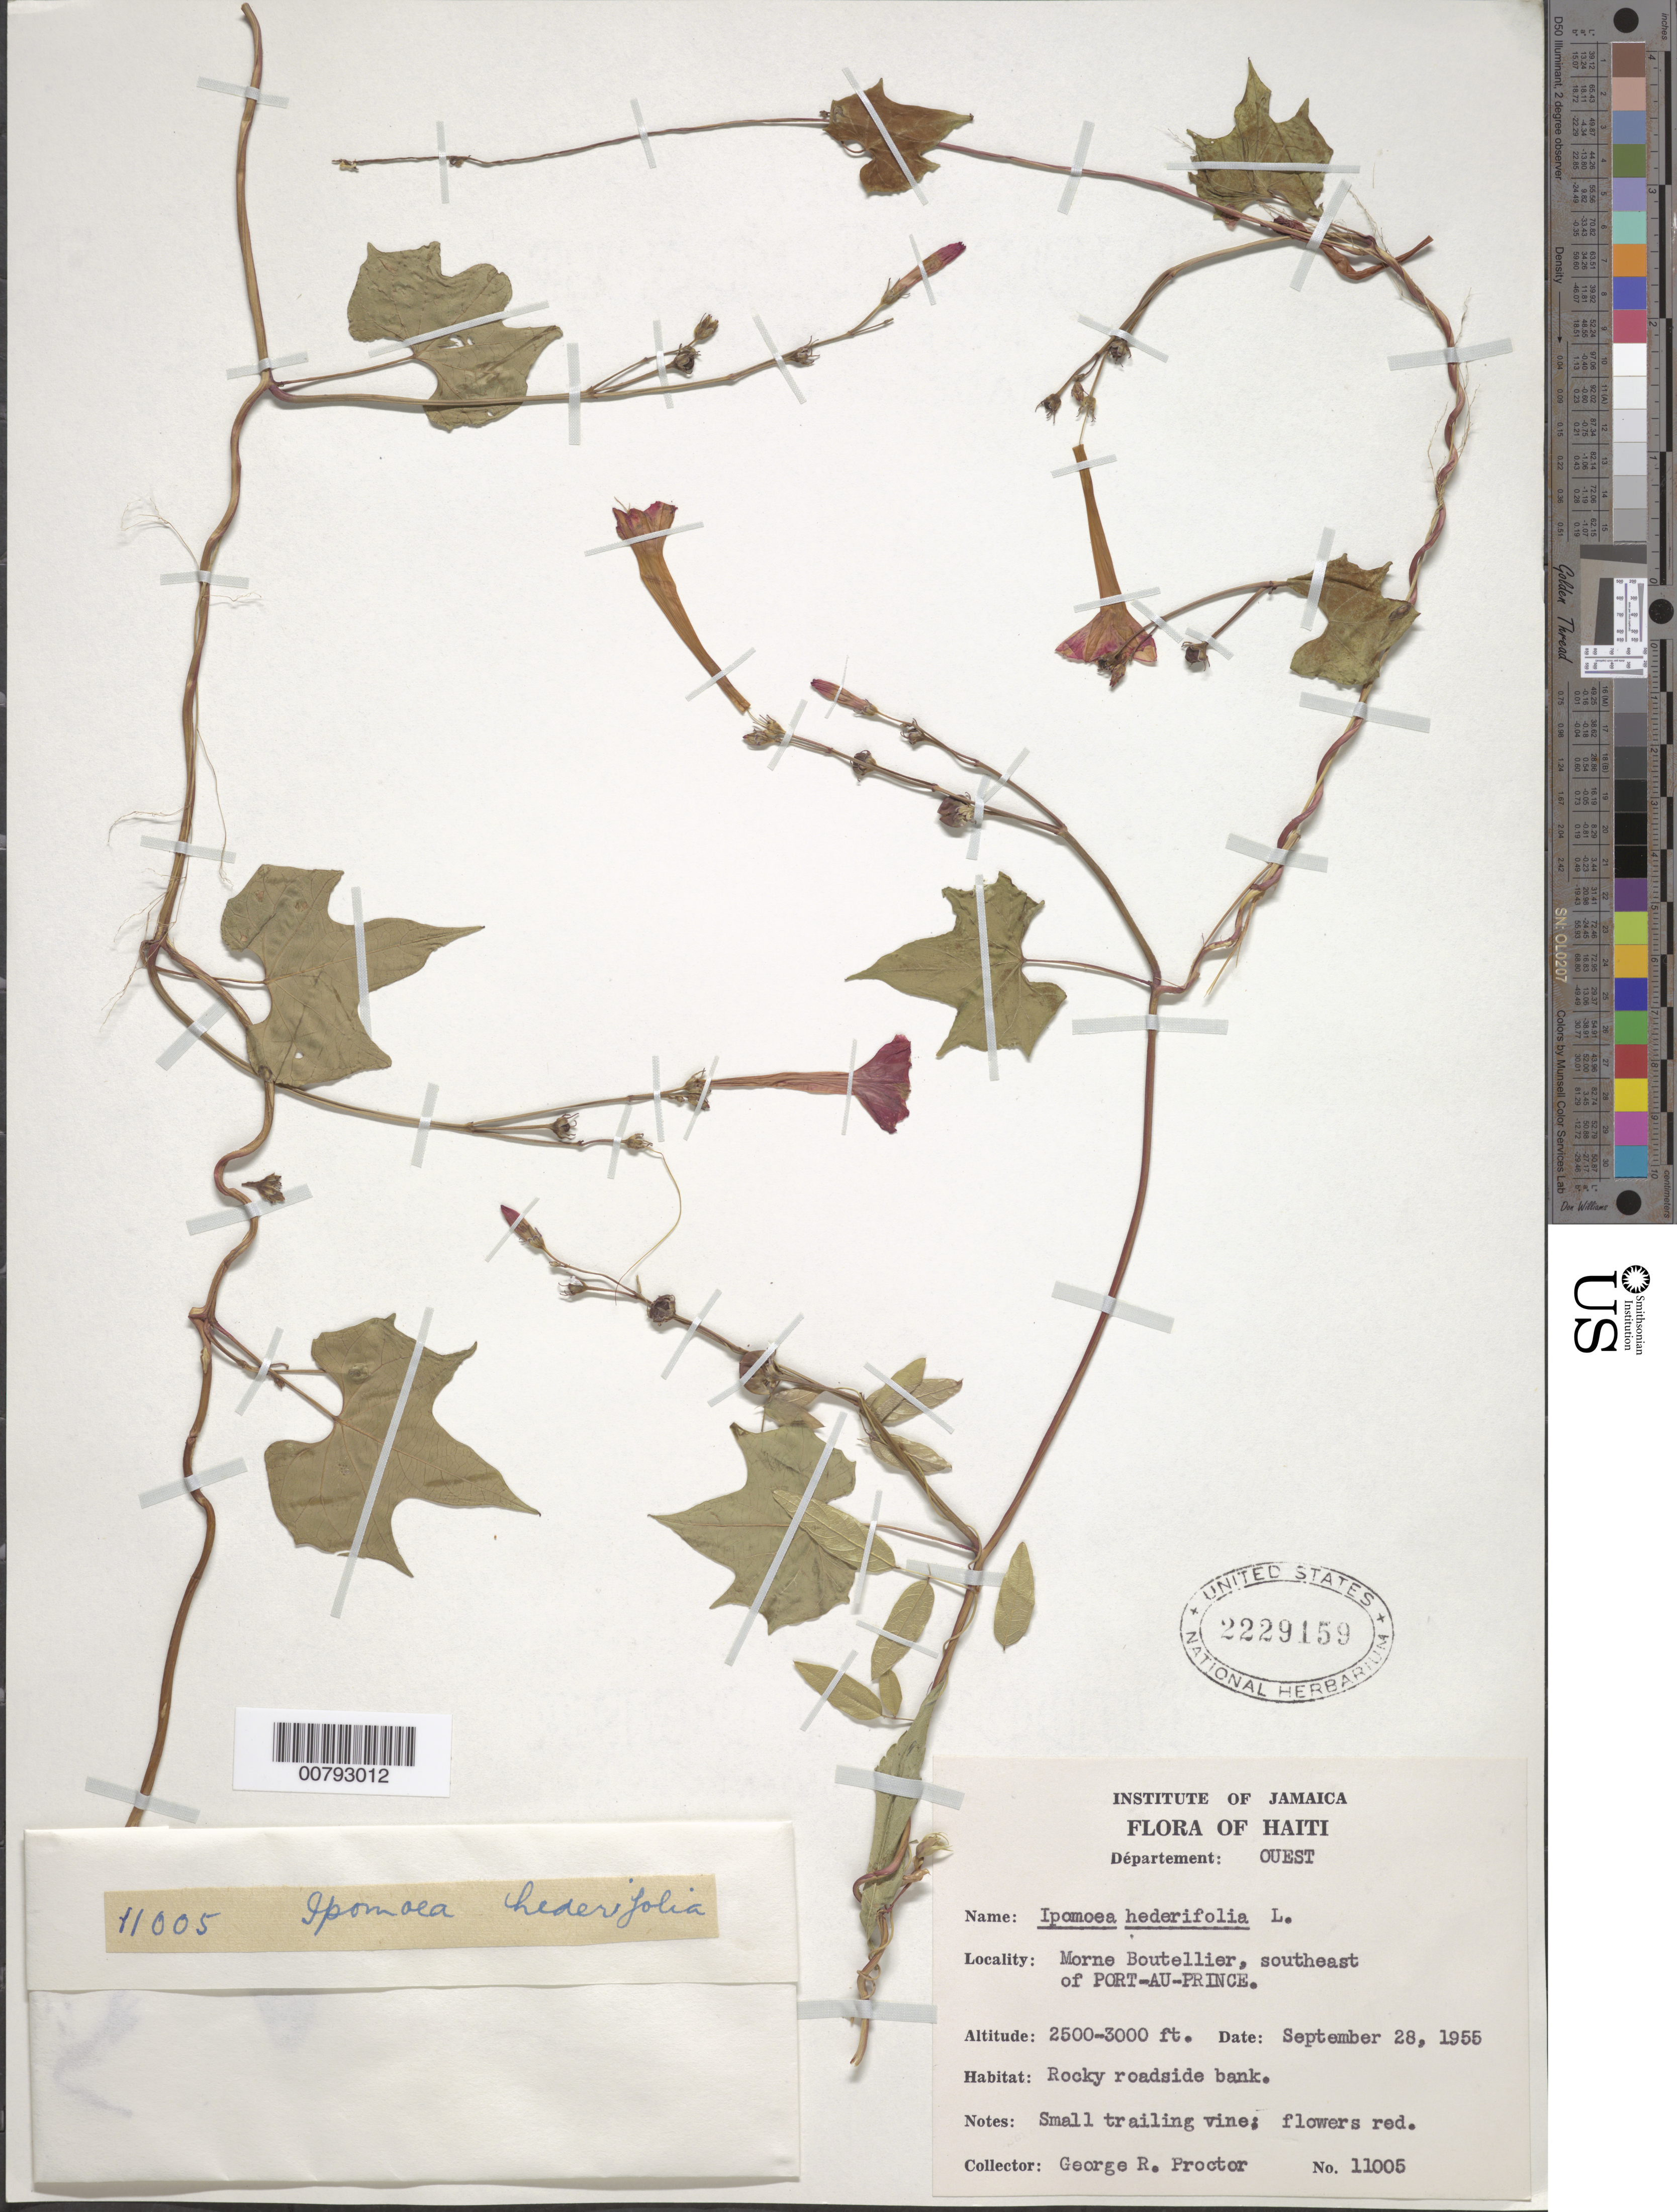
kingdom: Plantae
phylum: Tracheophyta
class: Magnoliopsida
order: Solanales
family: Convolvulaceae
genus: Ipomoea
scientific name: Ipomoea hederifolia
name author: L.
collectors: G. R. Proctor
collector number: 11005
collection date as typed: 28 Sep 1955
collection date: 1955-09-28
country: Haiti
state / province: Ouest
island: Hispaniola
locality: Southeast of Port-au-Prince, Morne Boutellier.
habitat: Rocky roadside bank.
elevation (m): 762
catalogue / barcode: US 2229159